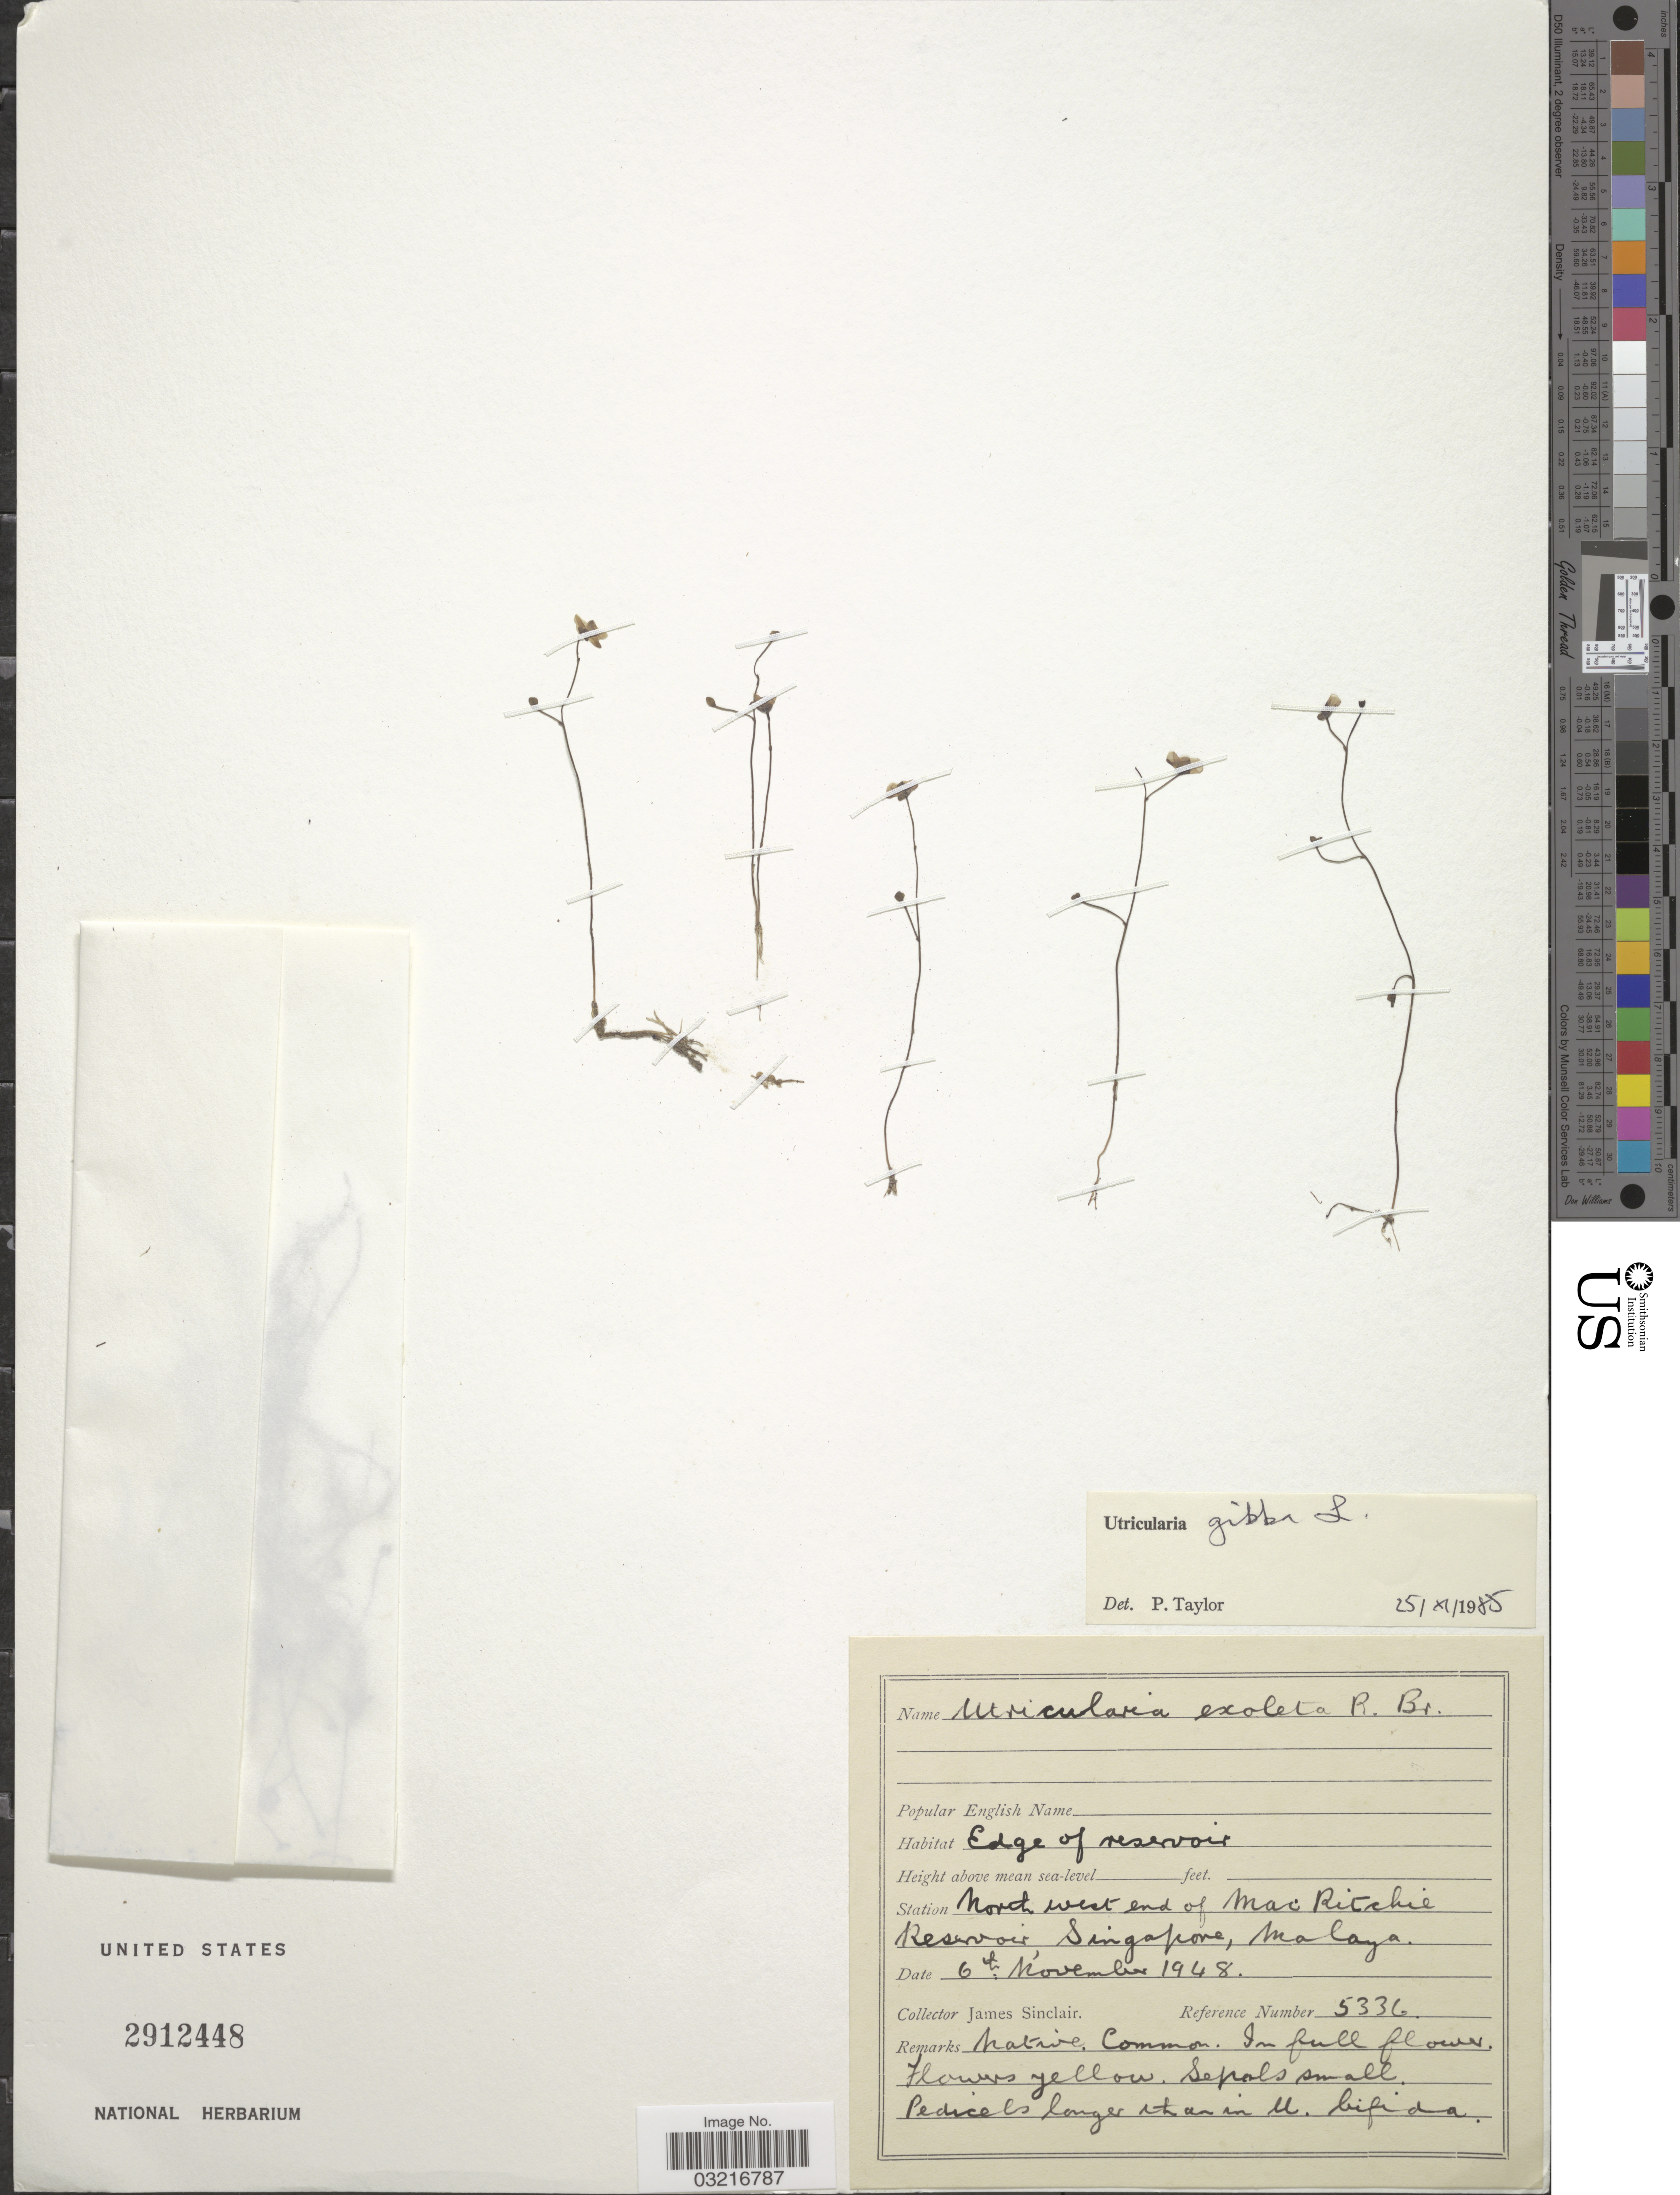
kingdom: Plantae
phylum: Tracheophyta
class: Magnoliopsida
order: Lamiales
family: Lentibulariaceae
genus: Utricularia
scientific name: Utricularia gibba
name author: L.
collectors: J. Sinclair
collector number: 5336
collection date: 1948-11-06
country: Singapore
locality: Station North west end of Mac Ritchie Reservoir, Malaya.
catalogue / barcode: US 2912448